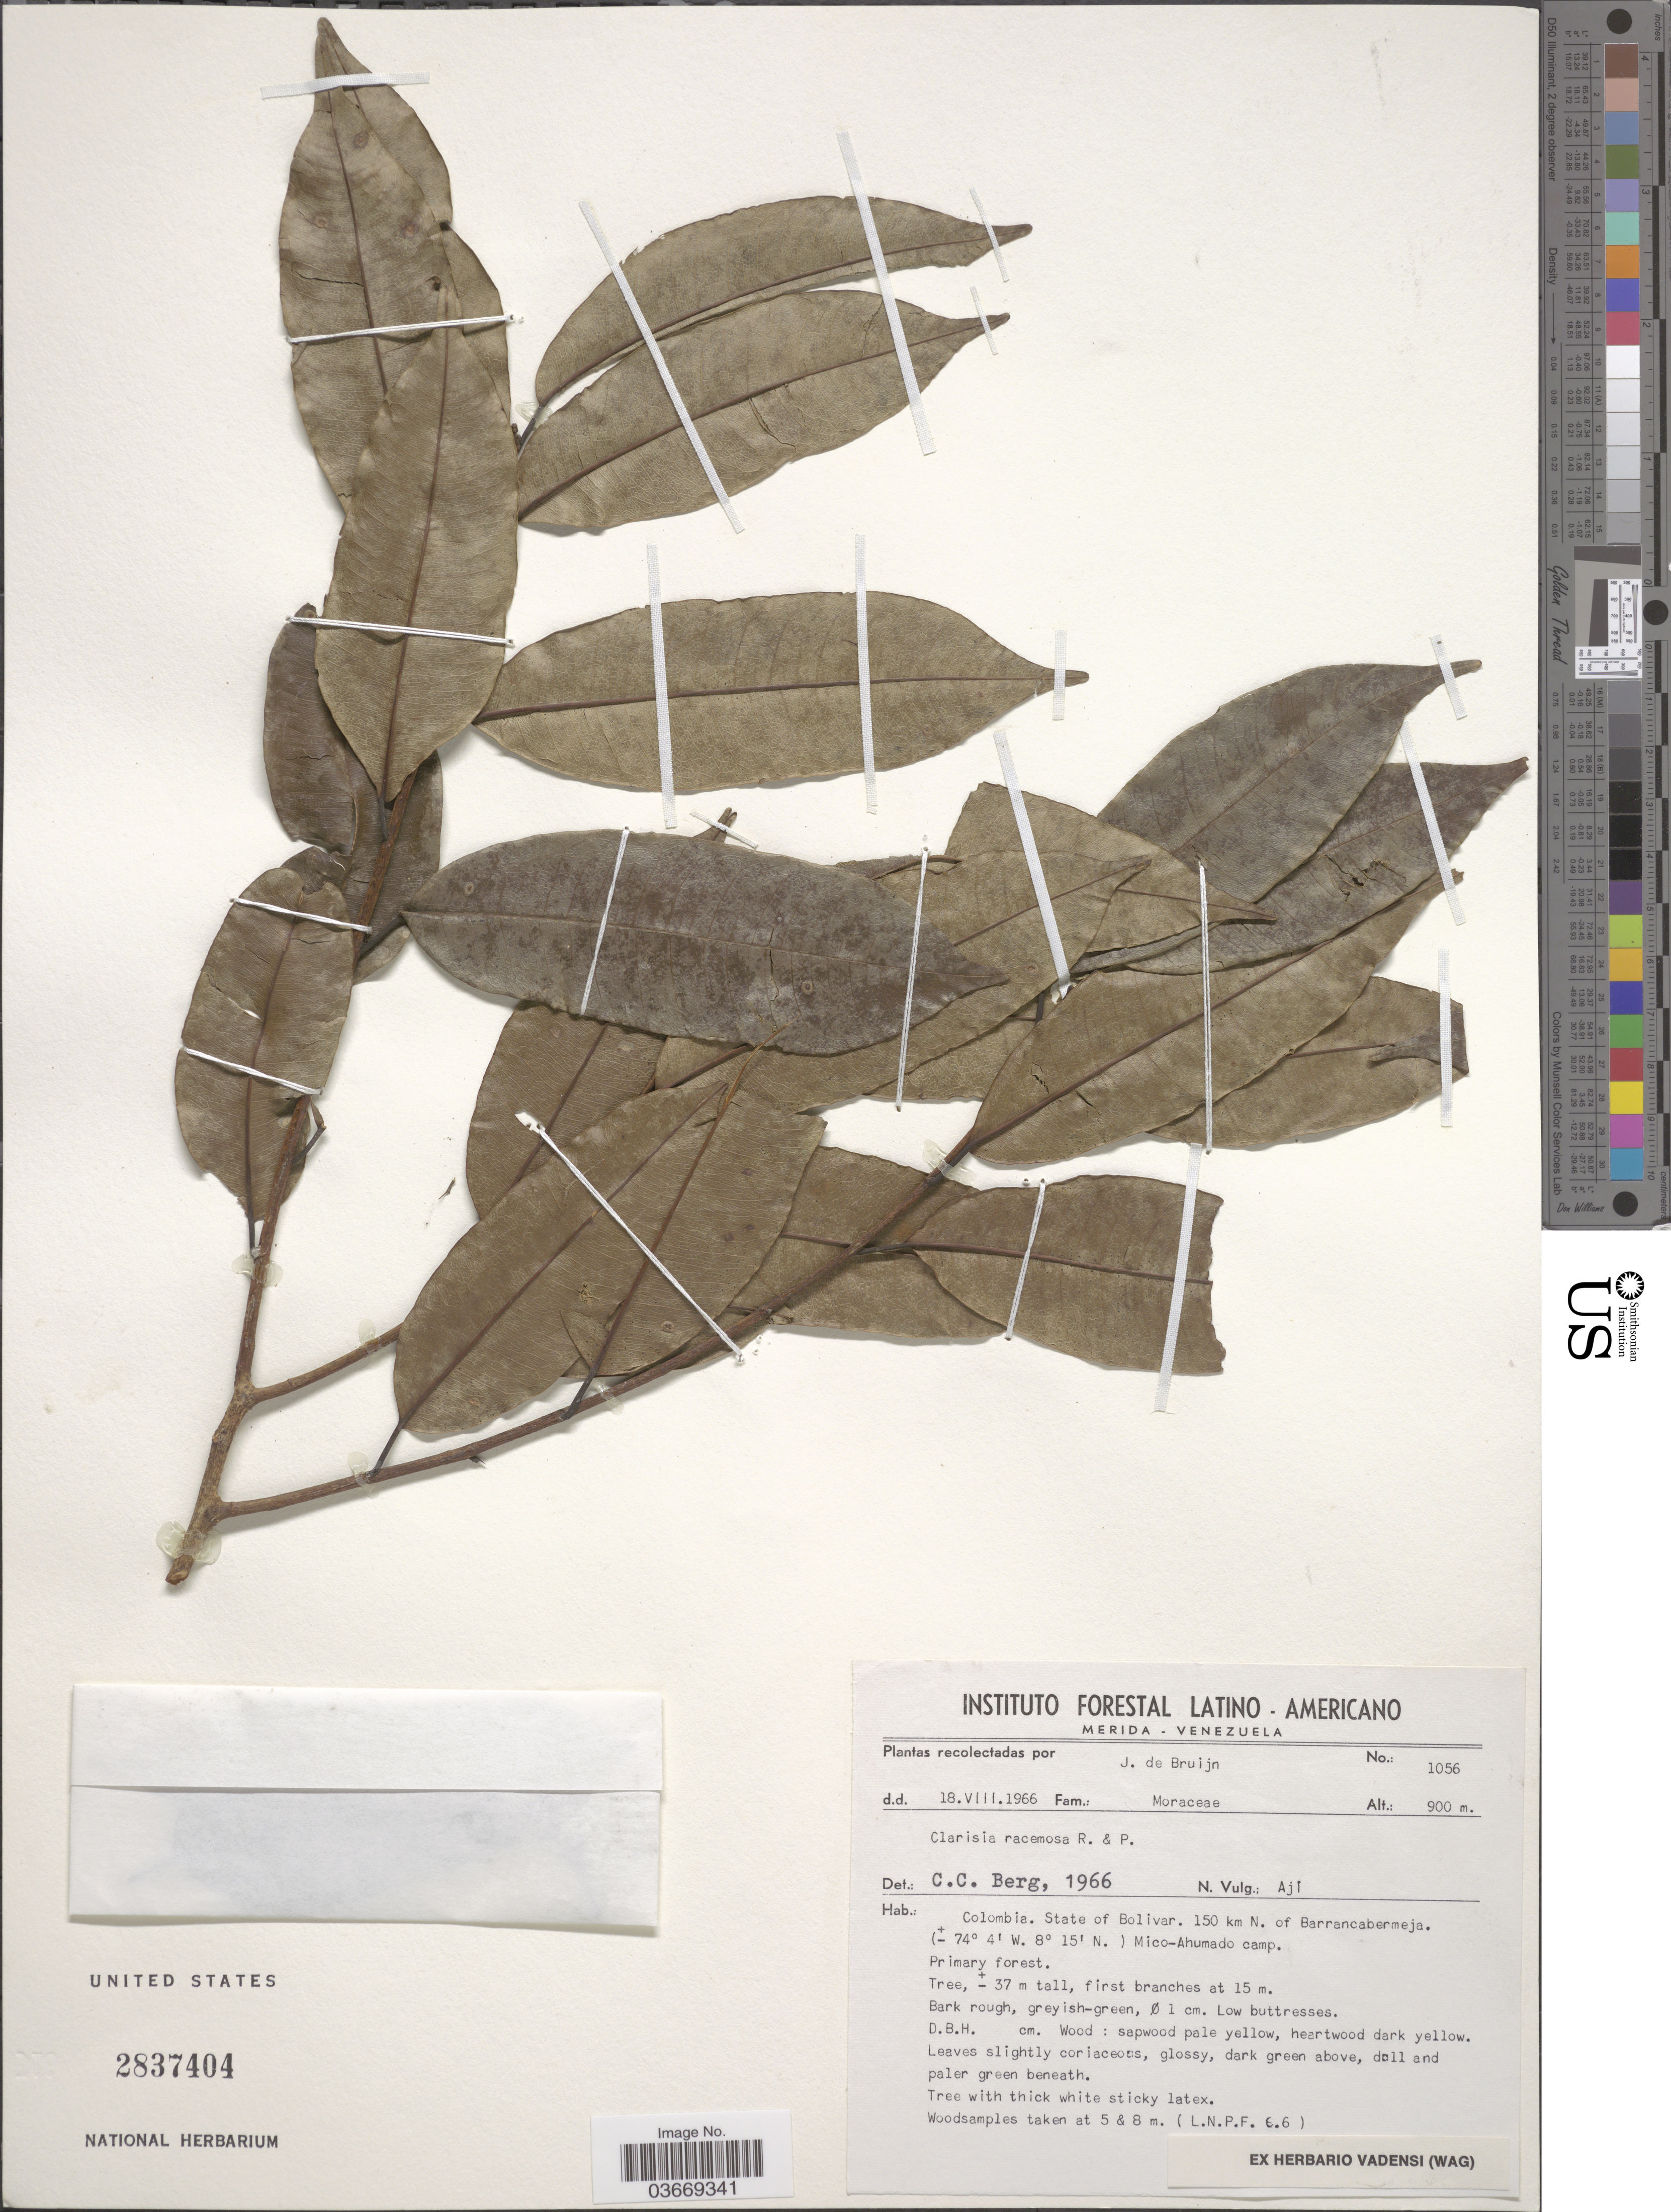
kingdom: Plantae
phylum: Tracheophyta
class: Magnoliopsida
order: Rosales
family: Moraceae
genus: Clarisia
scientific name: Clarisia racemosa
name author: Ruiz & Pav.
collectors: J. Bruijn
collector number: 1056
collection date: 1966-08-18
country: Colombia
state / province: Bolívar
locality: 150 km N. of Barrancabermeja. Mico-Ahumado camp.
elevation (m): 900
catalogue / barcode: US 2837404